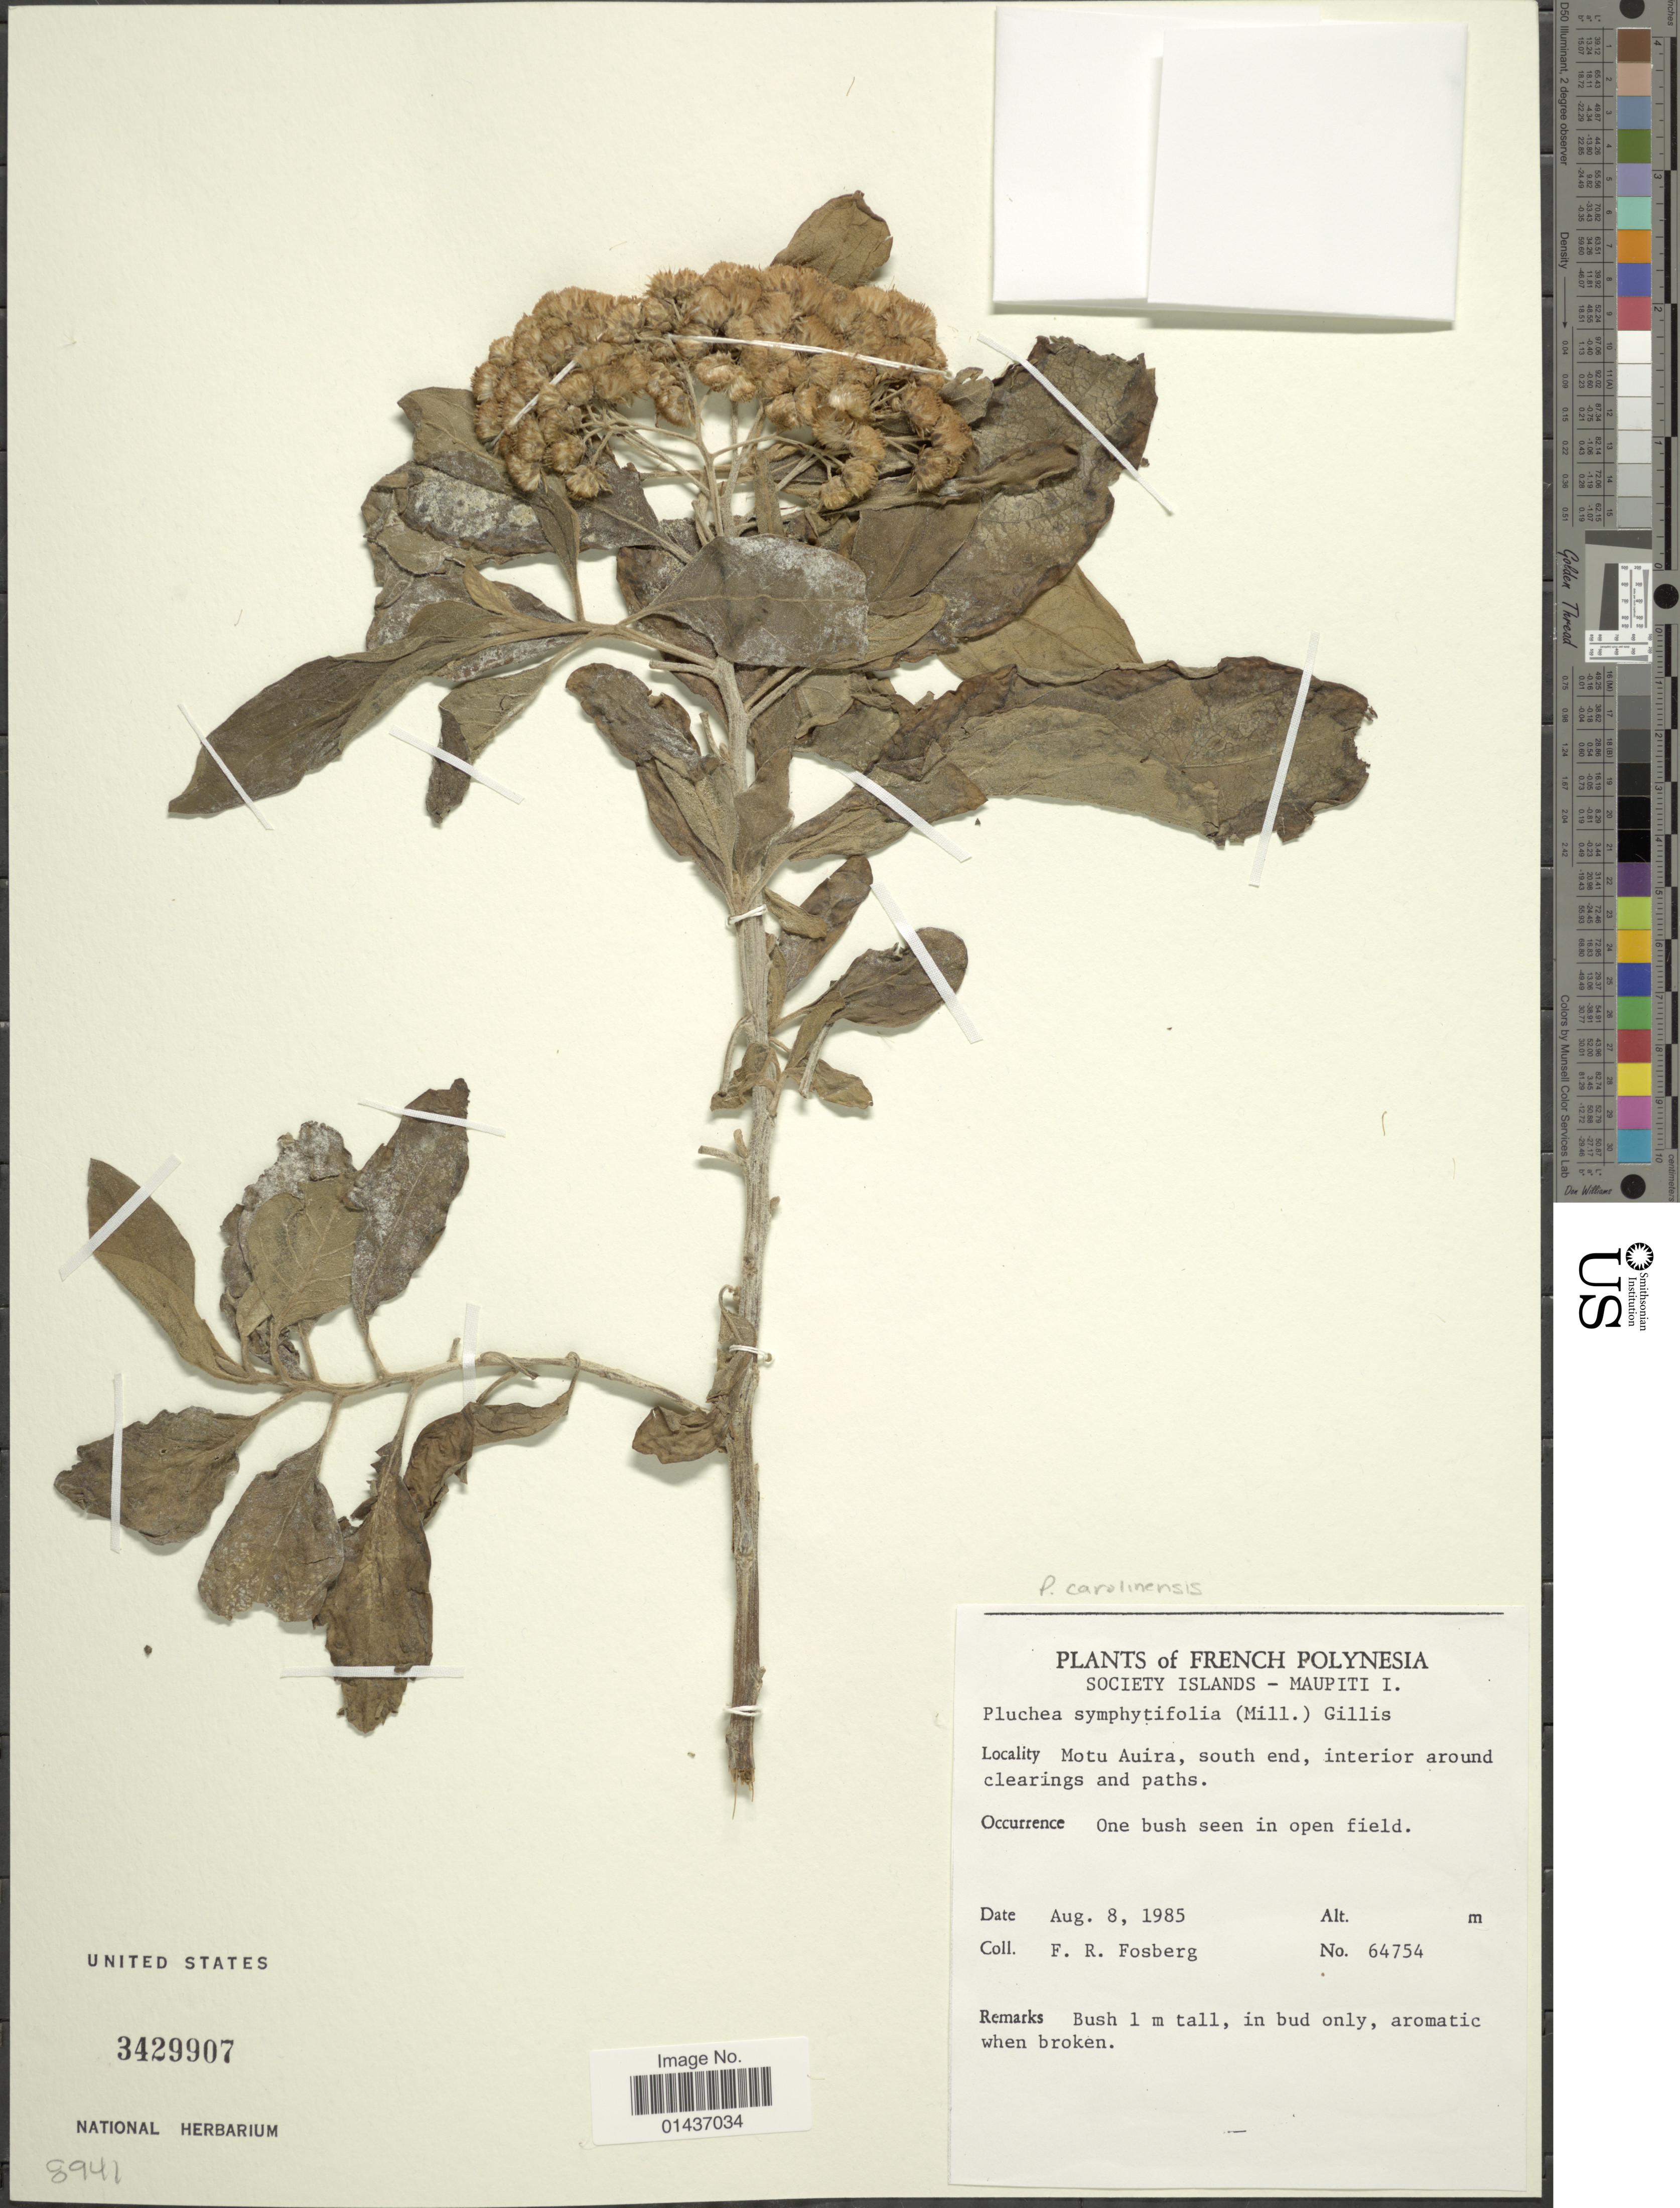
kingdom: Plantae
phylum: Tracheophyta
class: Magnoliopsida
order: Asterales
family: Asteraceae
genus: Pluchea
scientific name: Pluchea carolinensis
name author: (Jacq.) D. Don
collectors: F. R. Fosberg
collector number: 64754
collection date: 1985-08-08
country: French Polynesia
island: Maupiti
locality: Society Islands - Maupiti I, Motu Auira, south end, interior around clearings and paths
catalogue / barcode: US 3429907